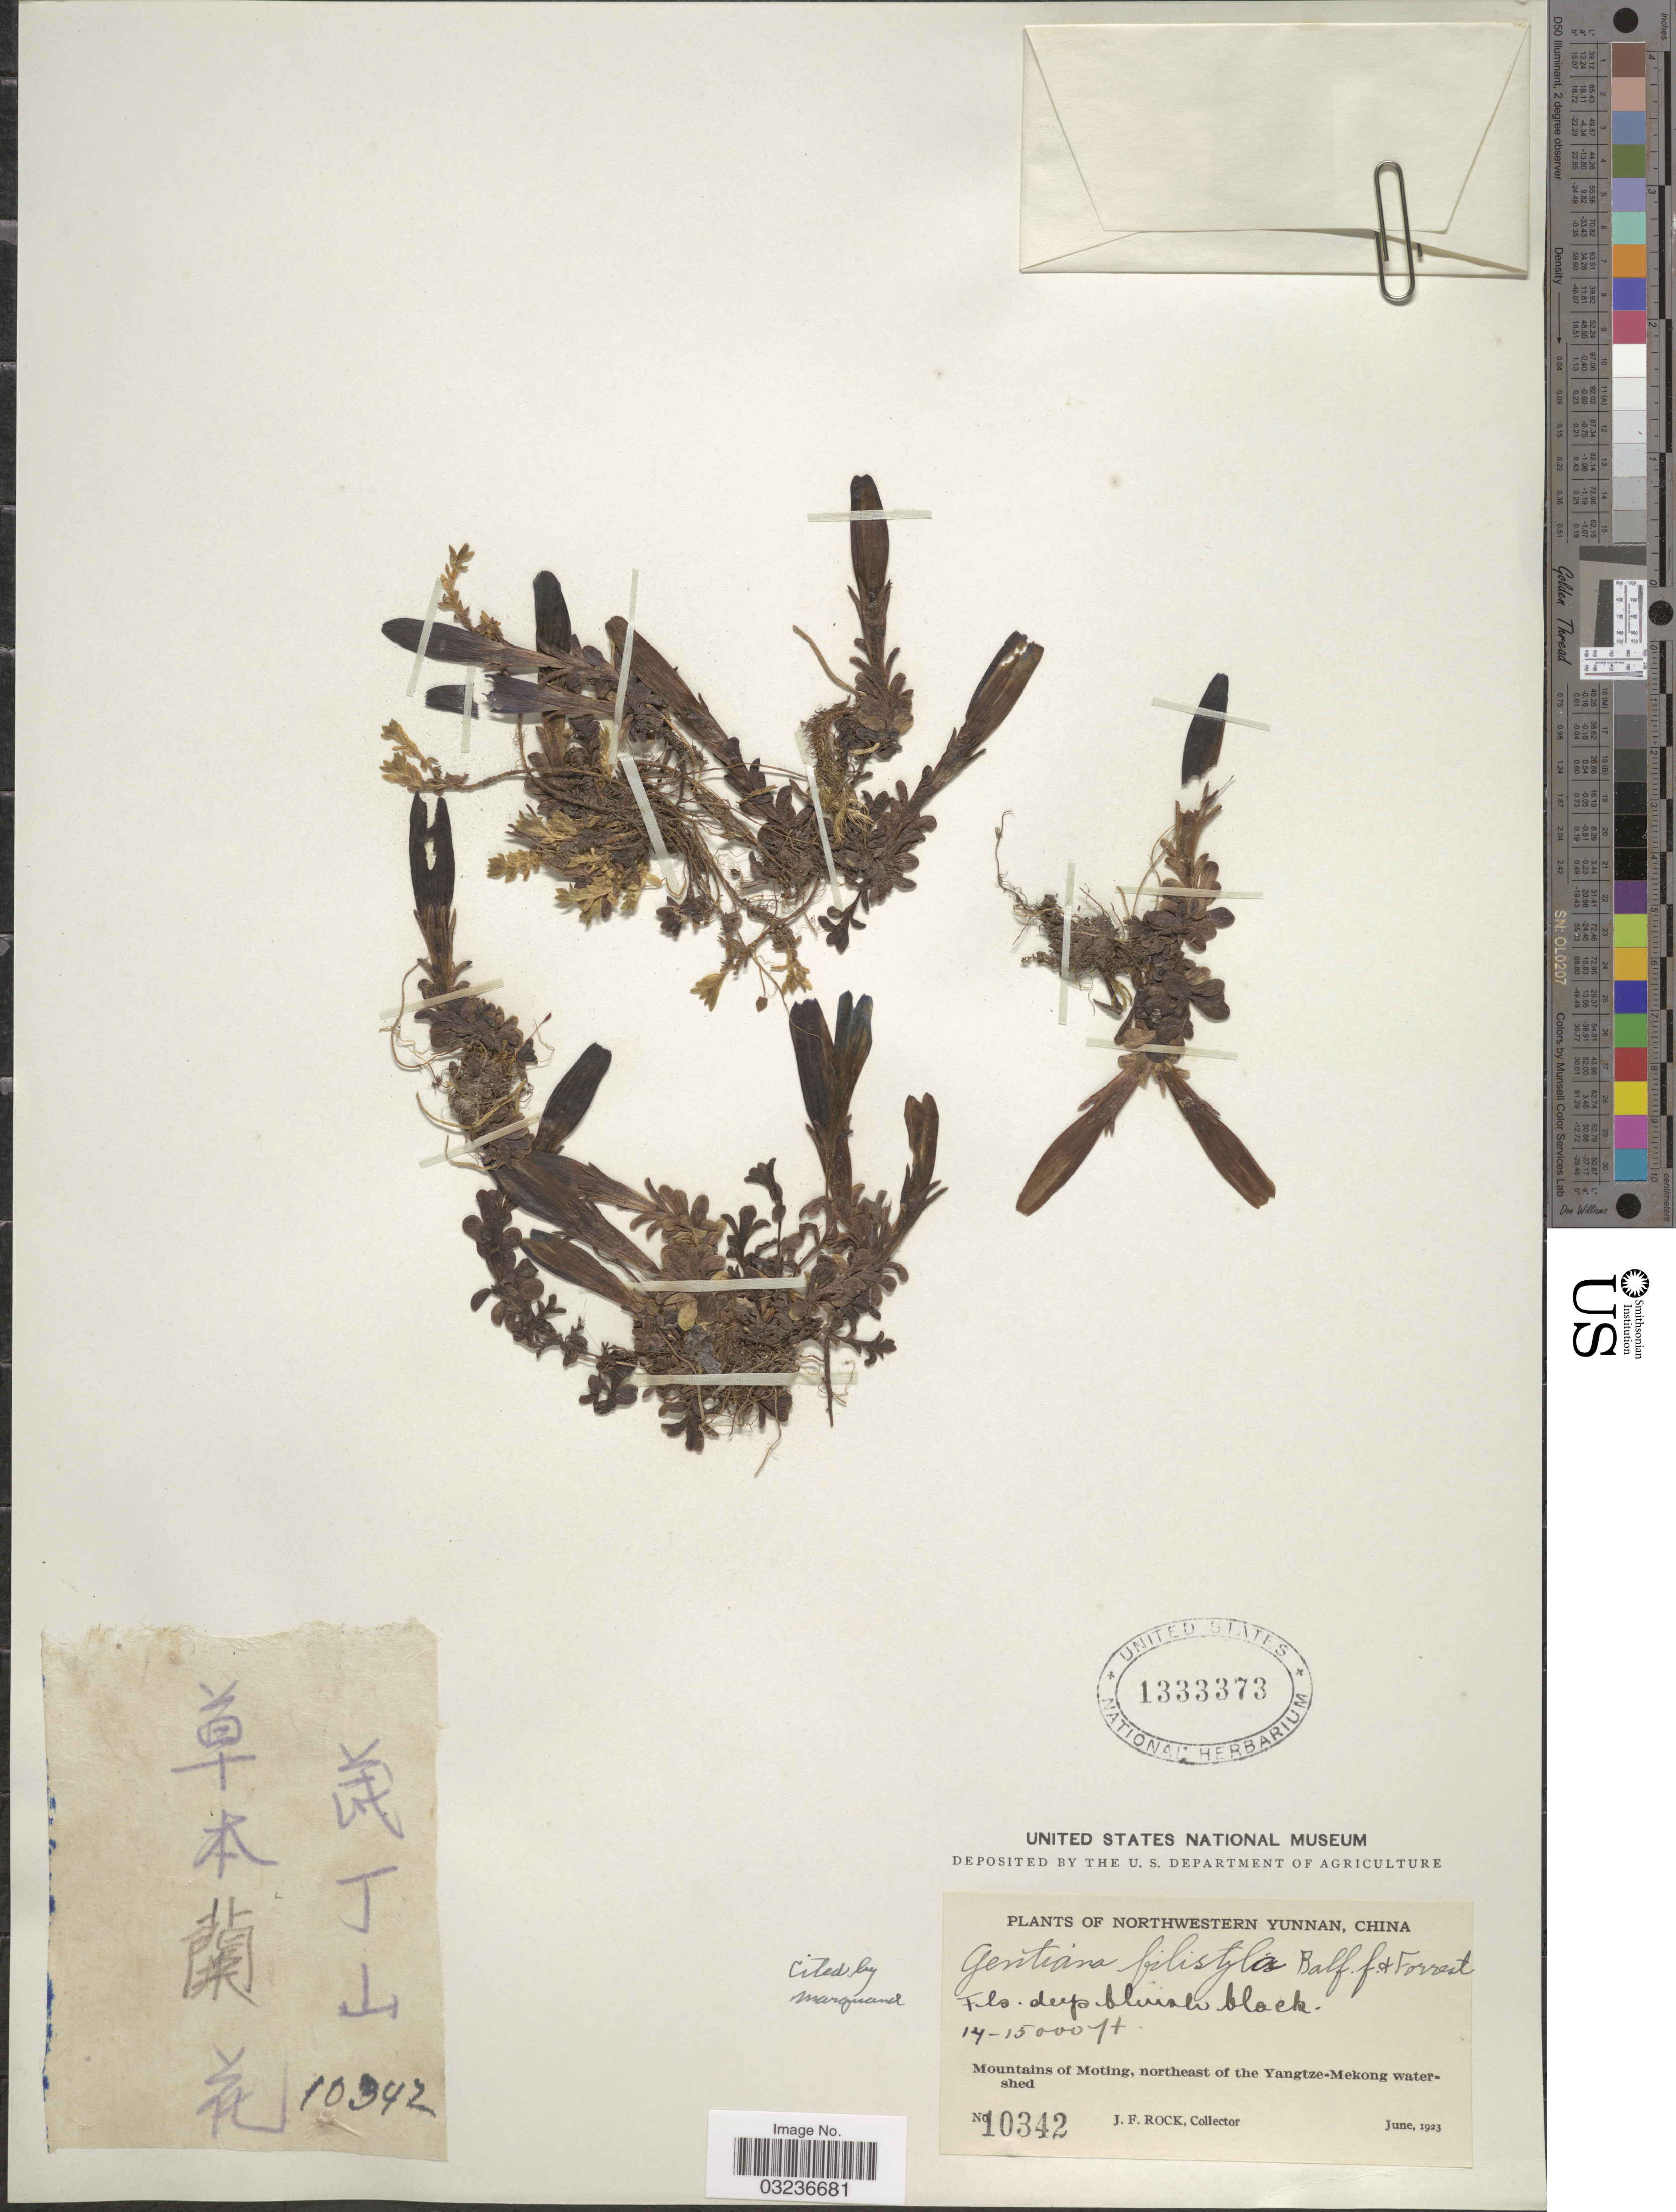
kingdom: Plantae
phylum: Tracheophyta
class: Magnoliopsida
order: Gentianales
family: Gentianaceae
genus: Gentiana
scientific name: Gentiana filistyla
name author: Balf. f. & Forrest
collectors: J. Rock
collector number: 10342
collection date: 1923-06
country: China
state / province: Yunnan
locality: Northwestern Yunnan, China, Mountains of Moting, northeast of the Yangtze-Mekong watershed.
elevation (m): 4267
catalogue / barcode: US 1333373